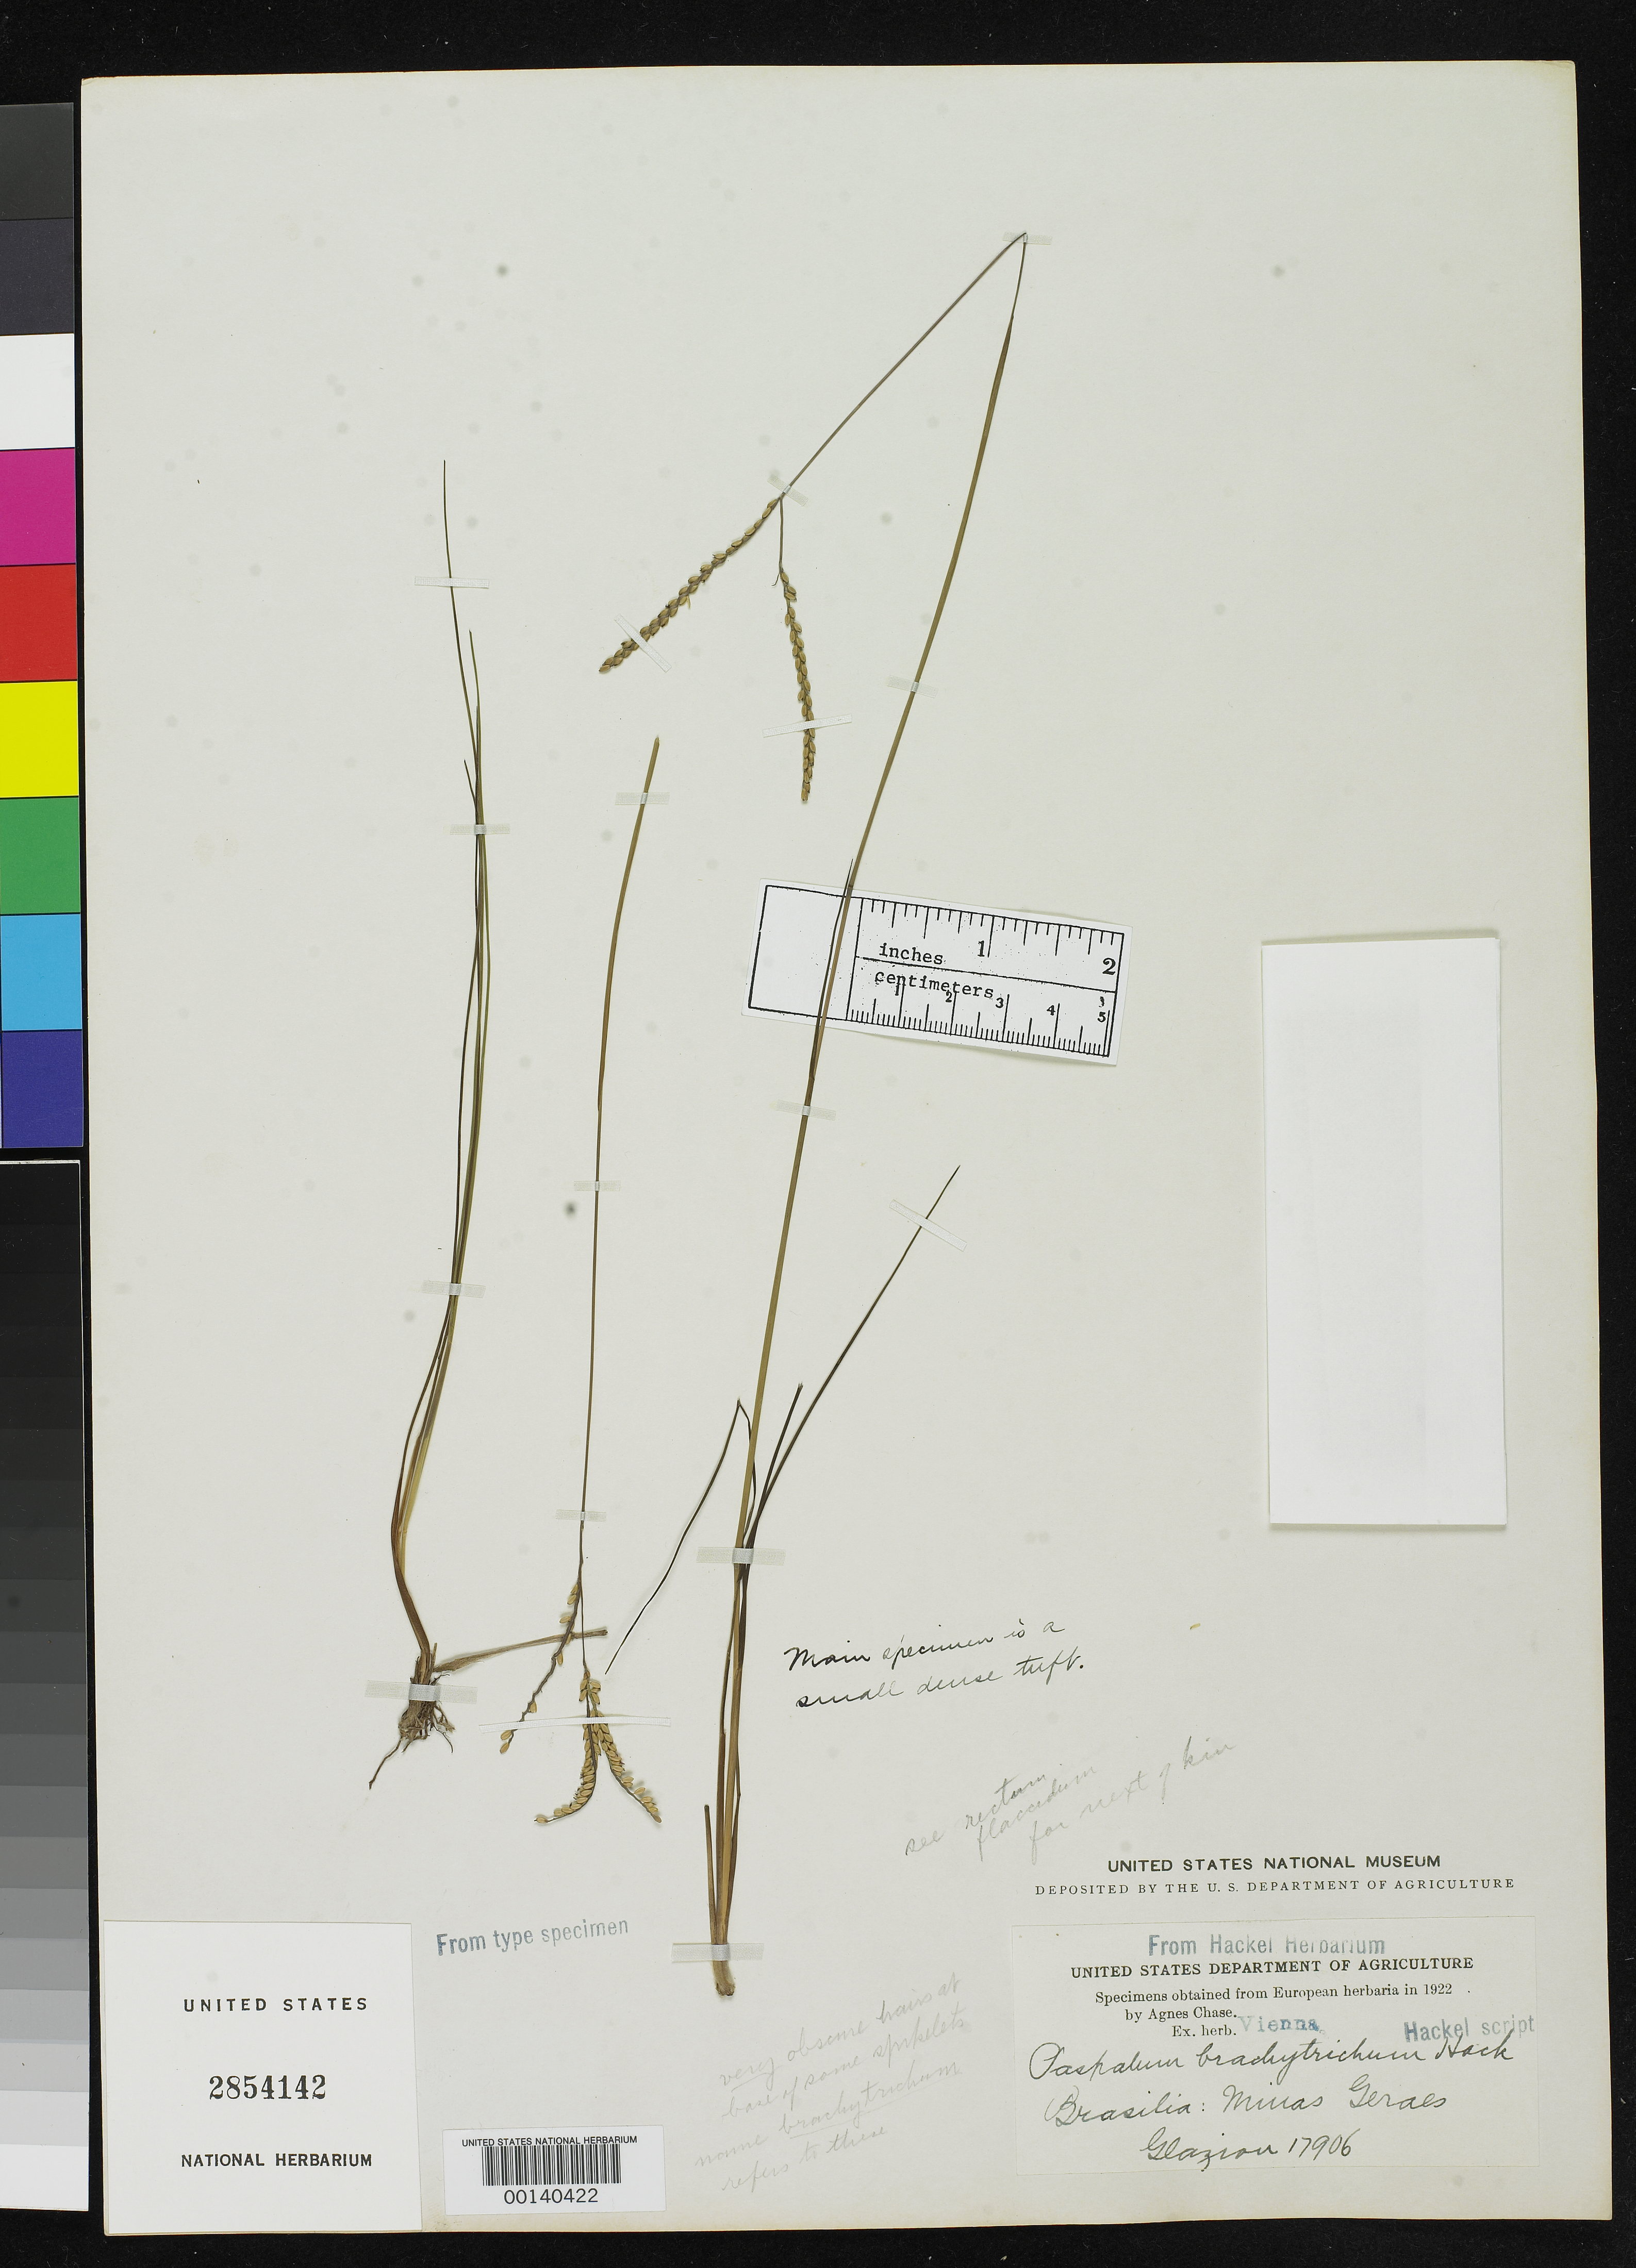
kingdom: Plantae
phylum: Tracheophyta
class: Liliopsida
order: Poales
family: Poaceae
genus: Paspalum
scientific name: Paspalum brachytrichum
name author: Hack.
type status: Type Fragment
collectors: A. F. M. Glaziou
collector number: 17906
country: Brazil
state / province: Minas Gerais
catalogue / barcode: US 2854142